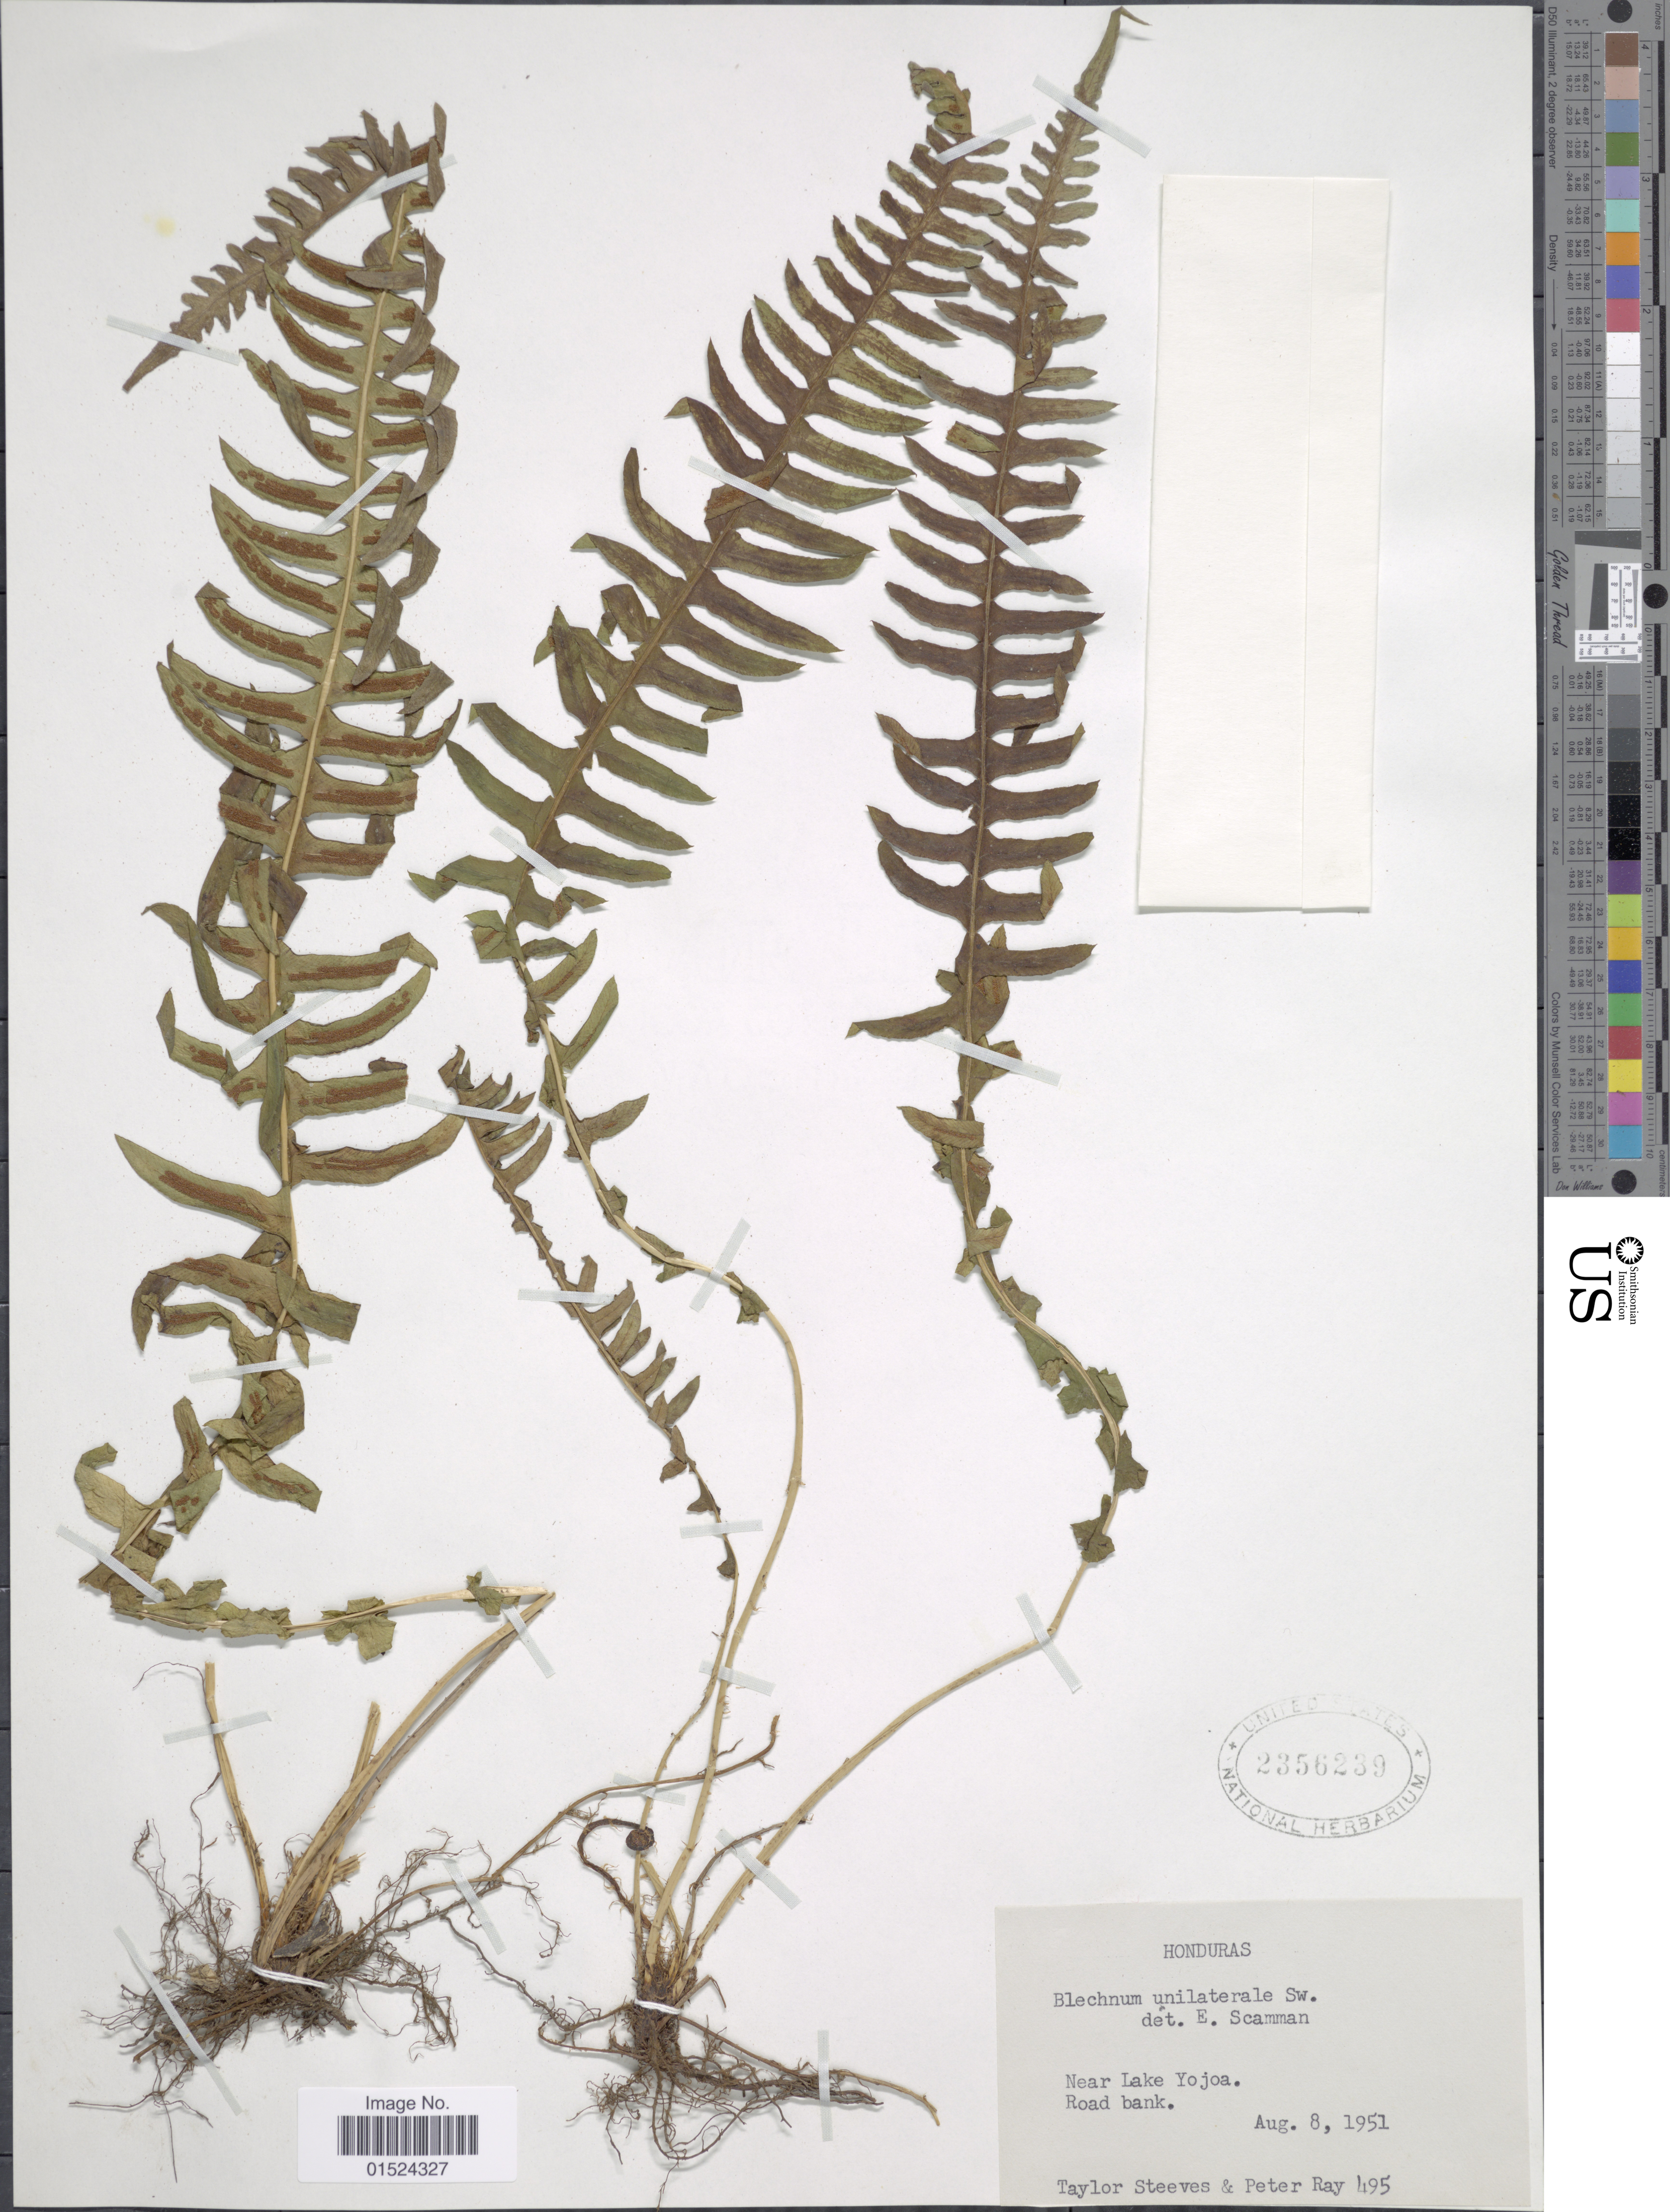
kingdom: Plantae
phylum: Tracheophyta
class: Polypodiopsida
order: Polypodiales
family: Blechnaceae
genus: Blechnum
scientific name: Blechnum polypodioides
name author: Raddi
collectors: T. Steeves & P. Ray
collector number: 495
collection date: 1951-08-08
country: Honduras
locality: Near Lake Yojoa, Road bank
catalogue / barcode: US 2356239